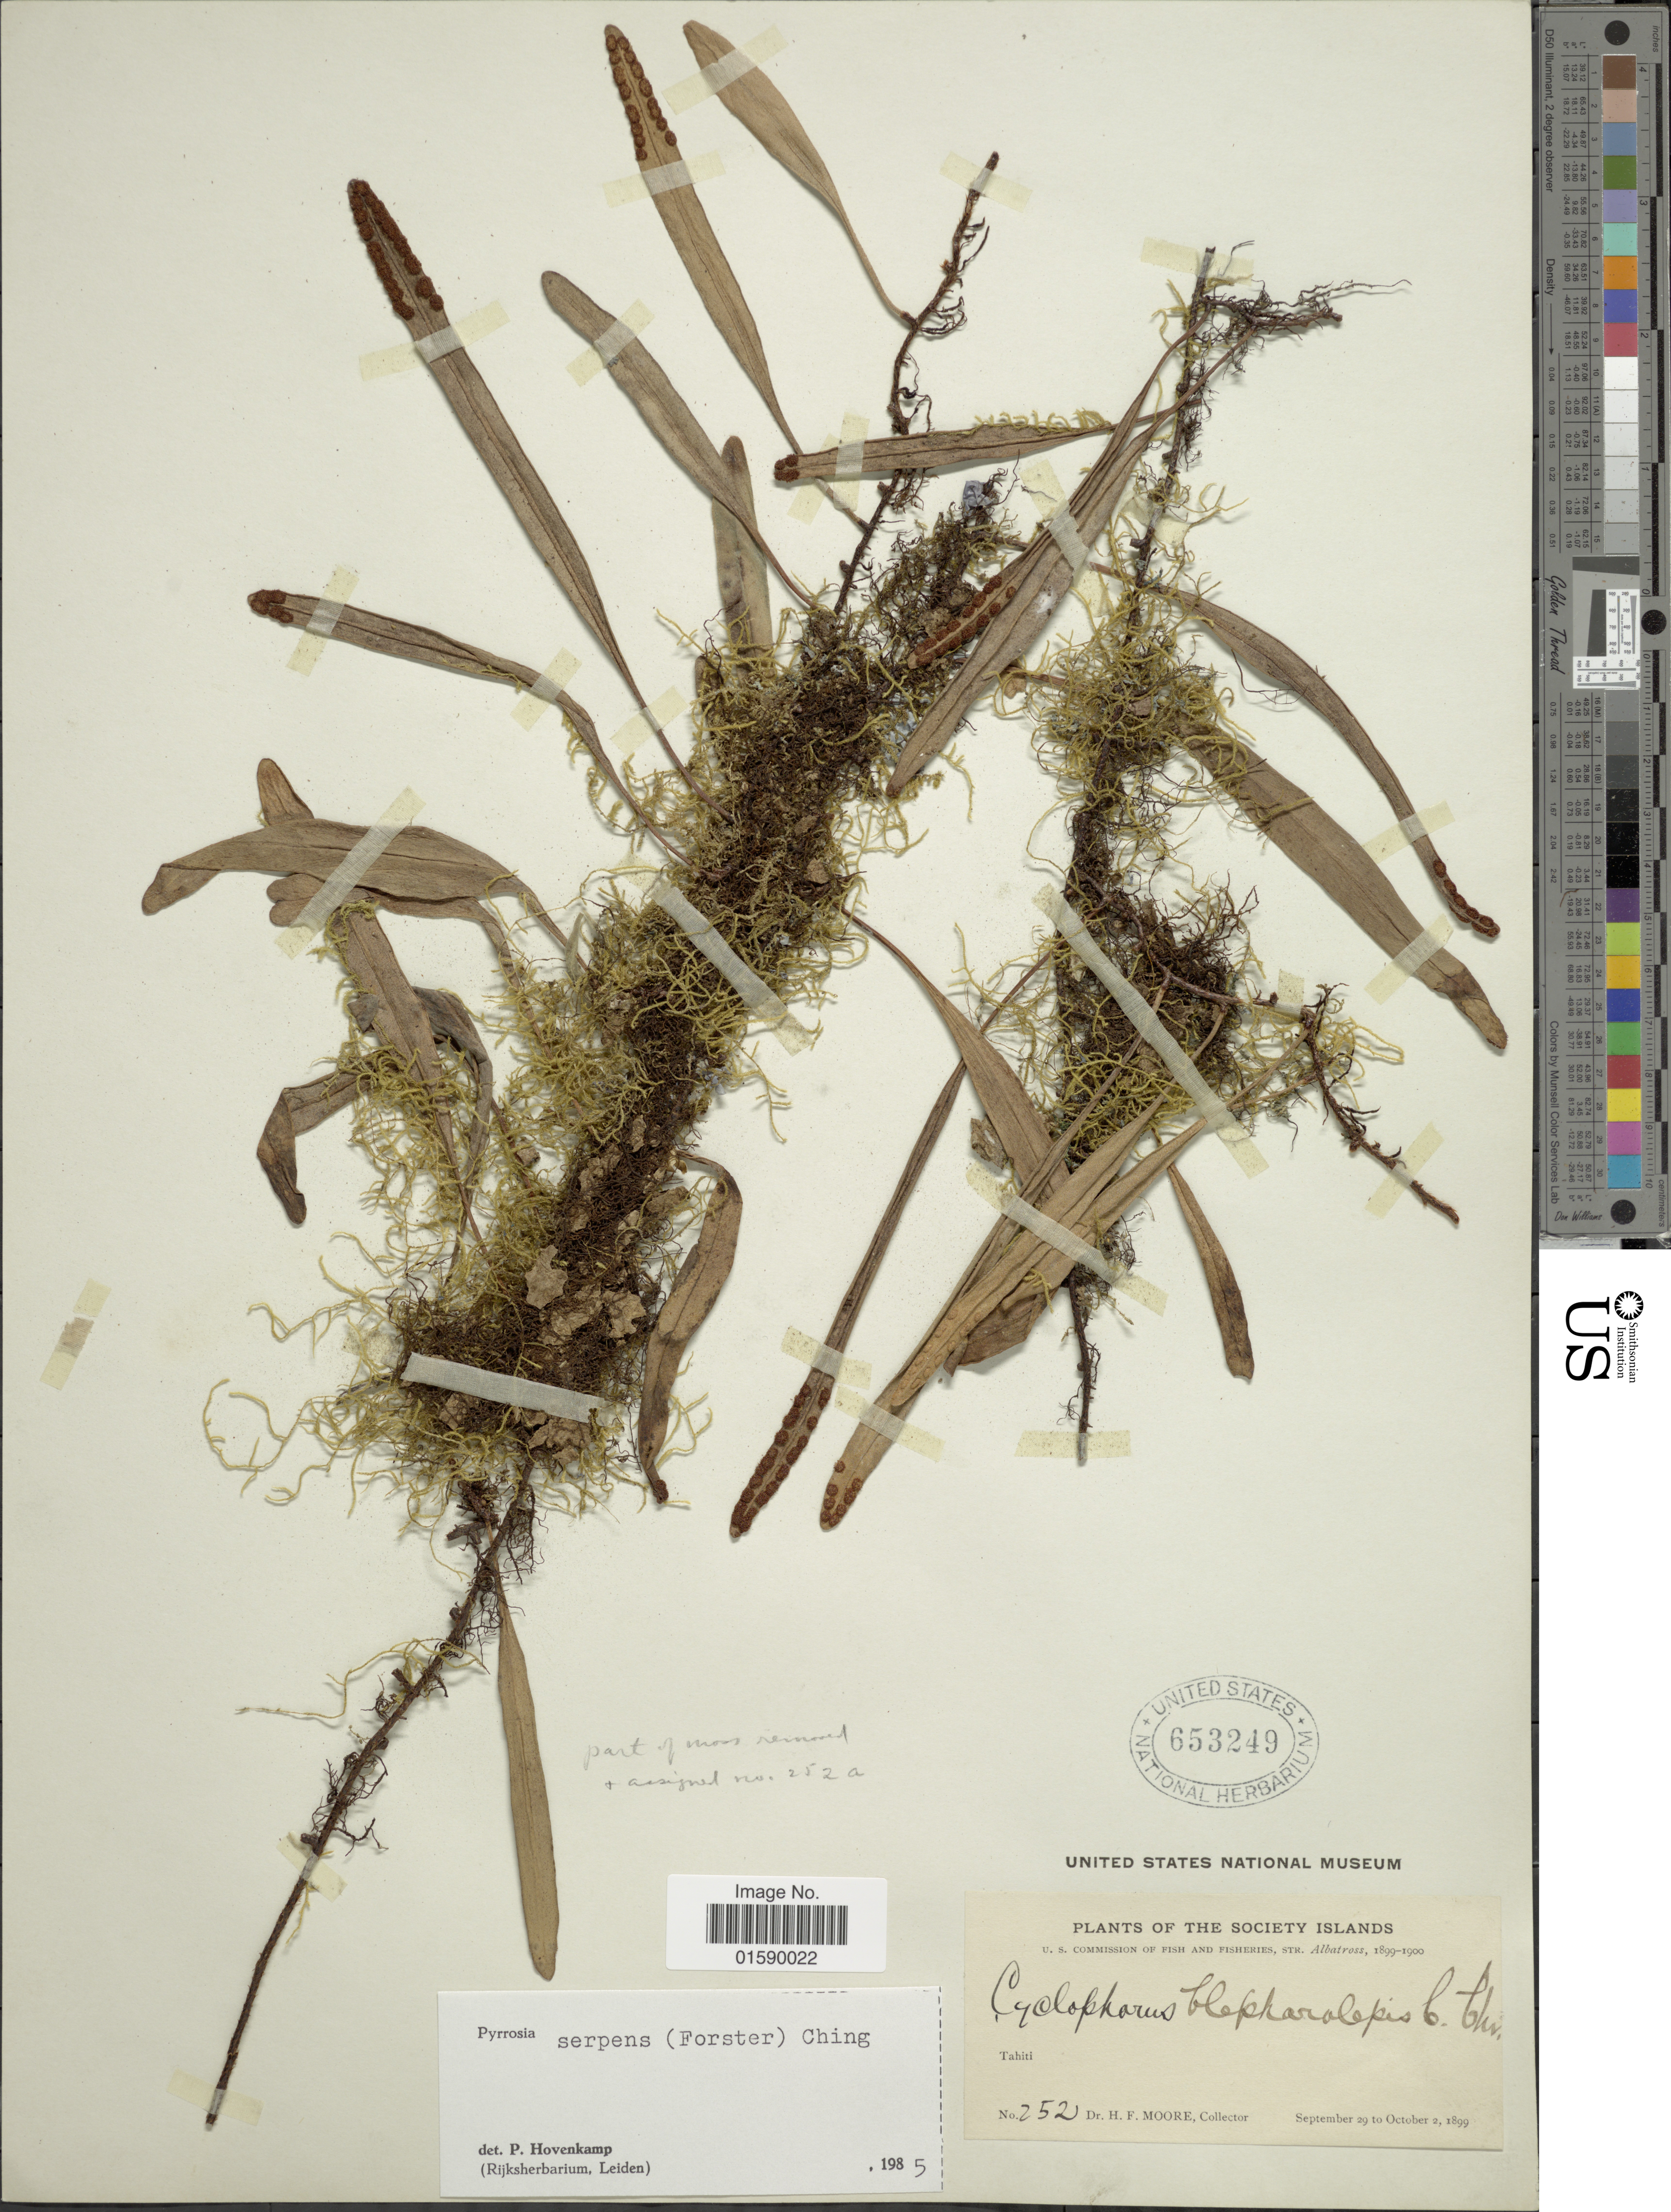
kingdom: Plantae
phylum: Tracheophyta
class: Polypodiopsida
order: Polypodiales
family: Polypodiaceae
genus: Pyrrosia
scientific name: Pyrrosia serpens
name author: Ching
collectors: H. F. Moore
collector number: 252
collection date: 1899-09-29/1899-10-02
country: French Polynesia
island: Tahiti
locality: Society Islands. Tahiti.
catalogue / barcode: US 653249